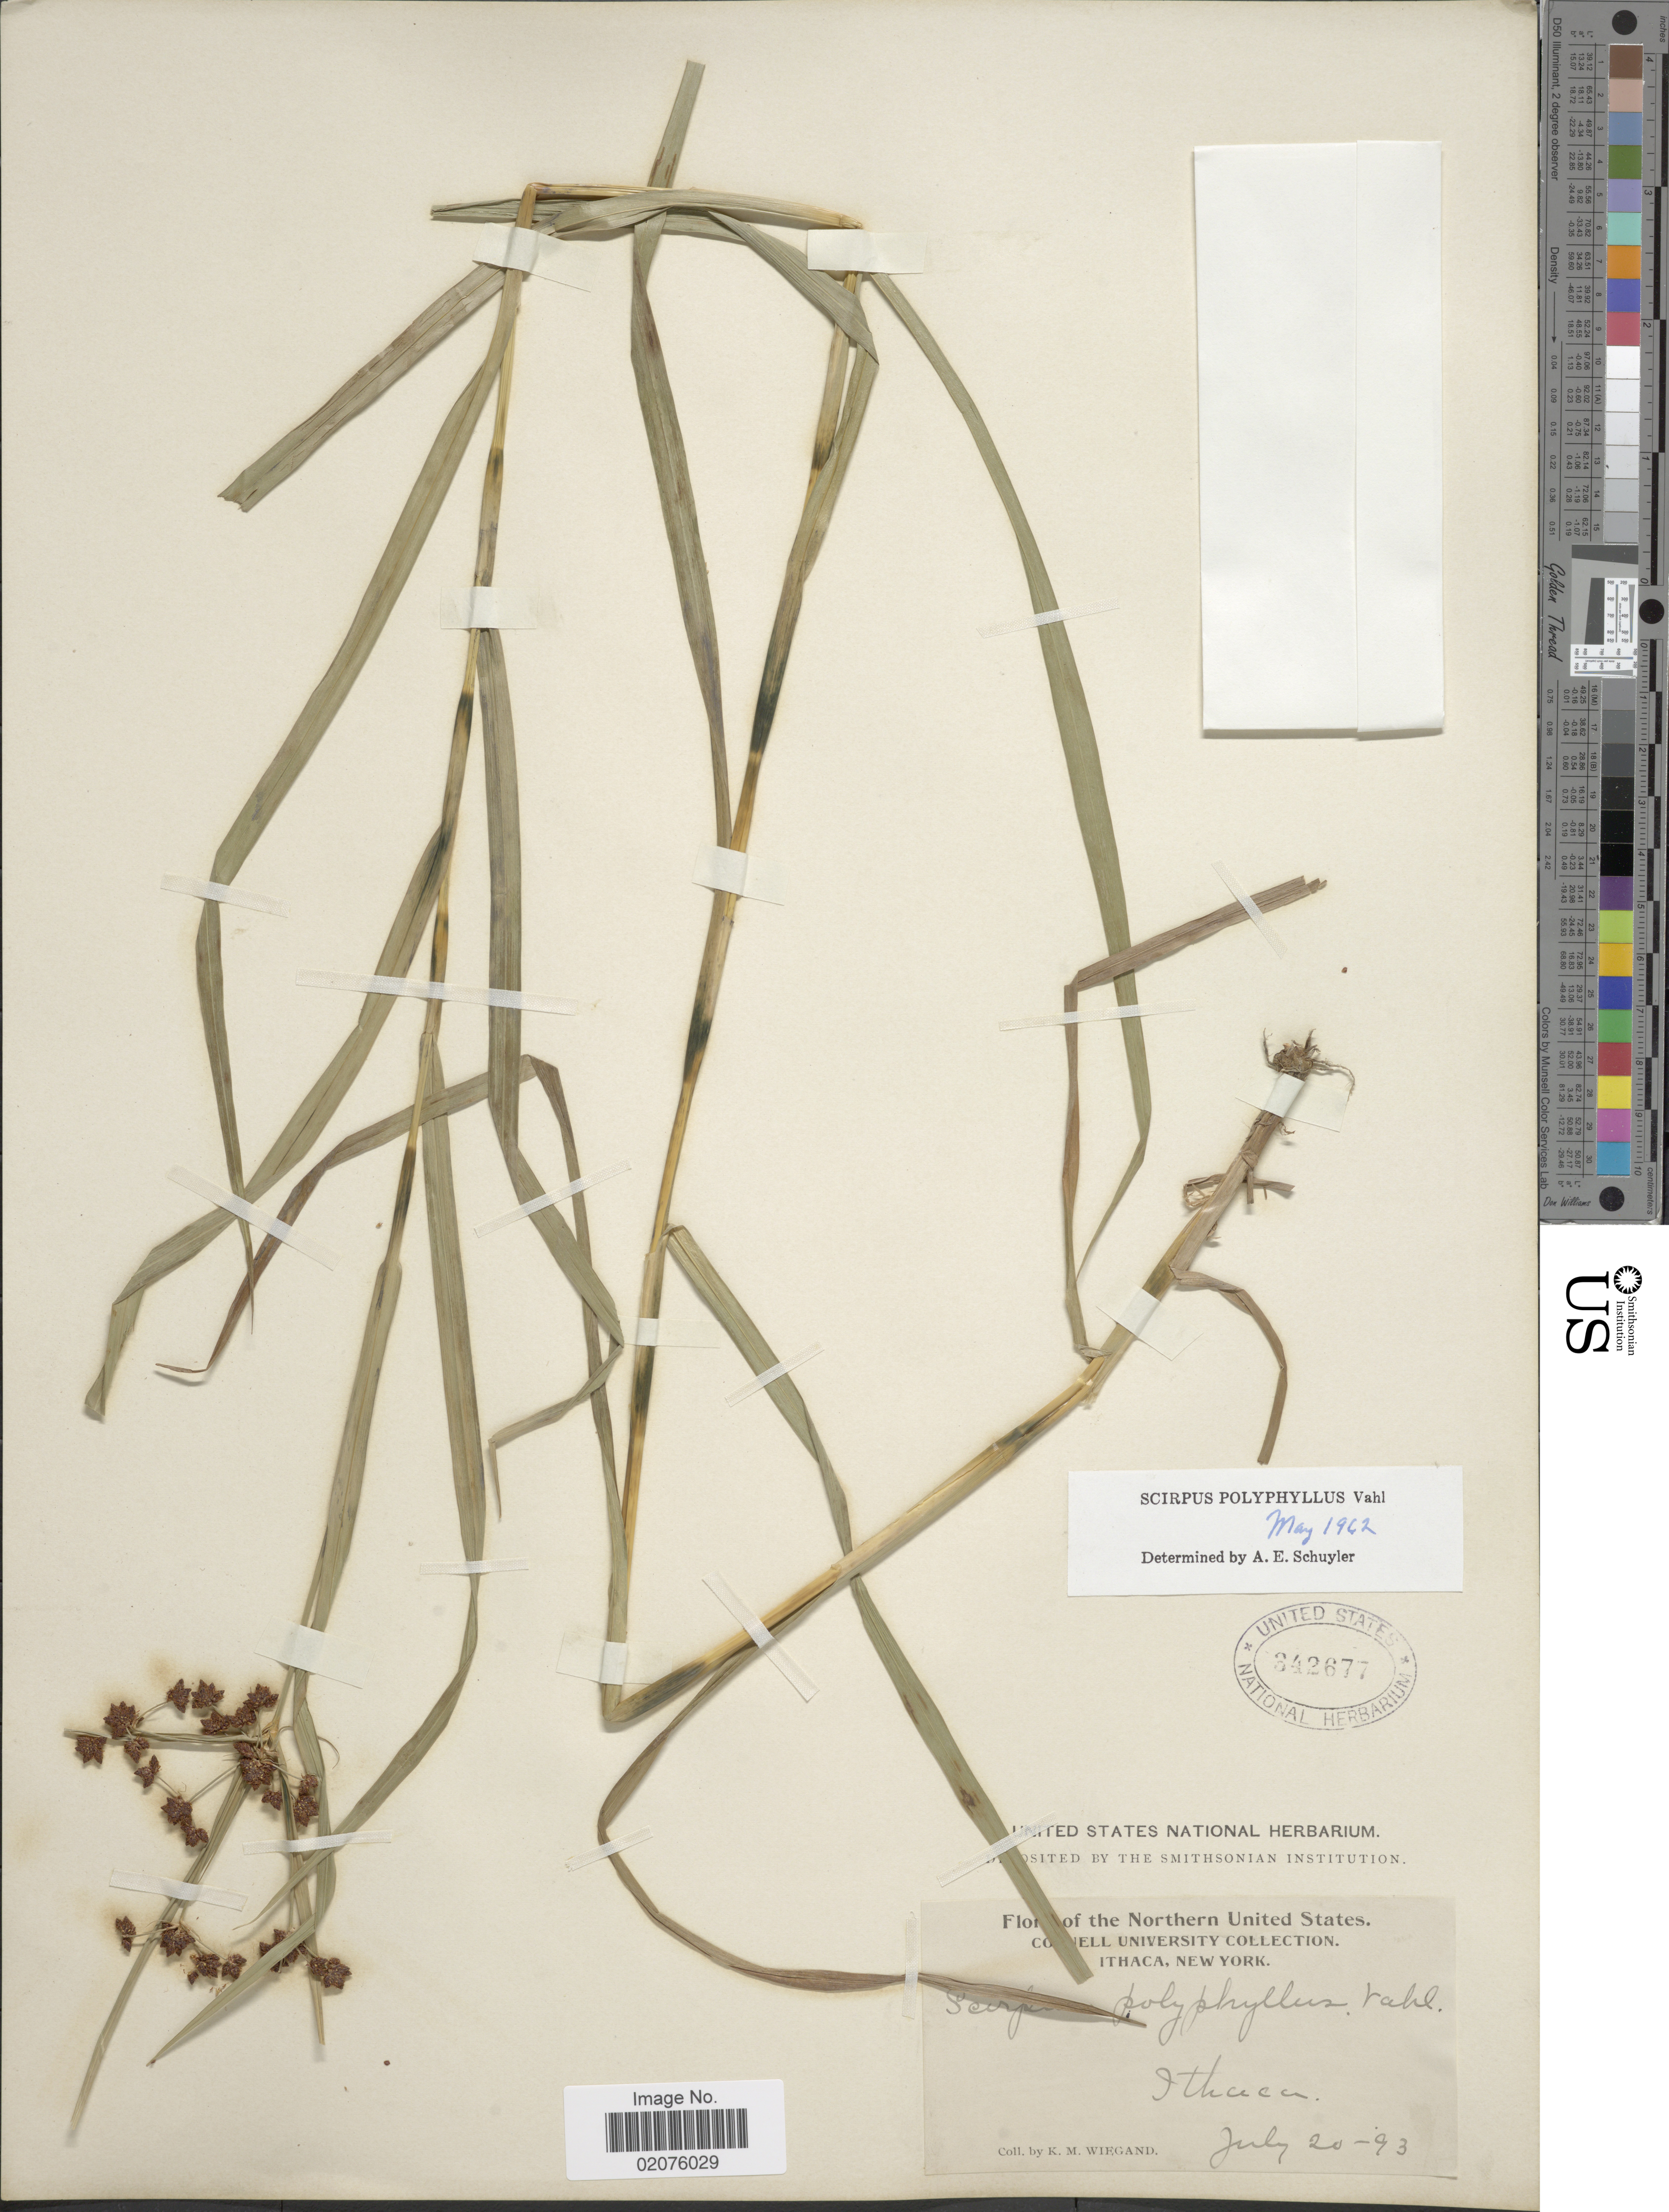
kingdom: Plantae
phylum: Tracheophyta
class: Liliopsida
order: Poales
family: Cyperaceae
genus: Scirpus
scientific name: Scirpus polyphyllus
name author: Vahl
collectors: K. M. Wiegand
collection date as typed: Transcribed d/m/y: 20/7/93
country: United States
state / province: New York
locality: Ithaca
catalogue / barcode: US 342677